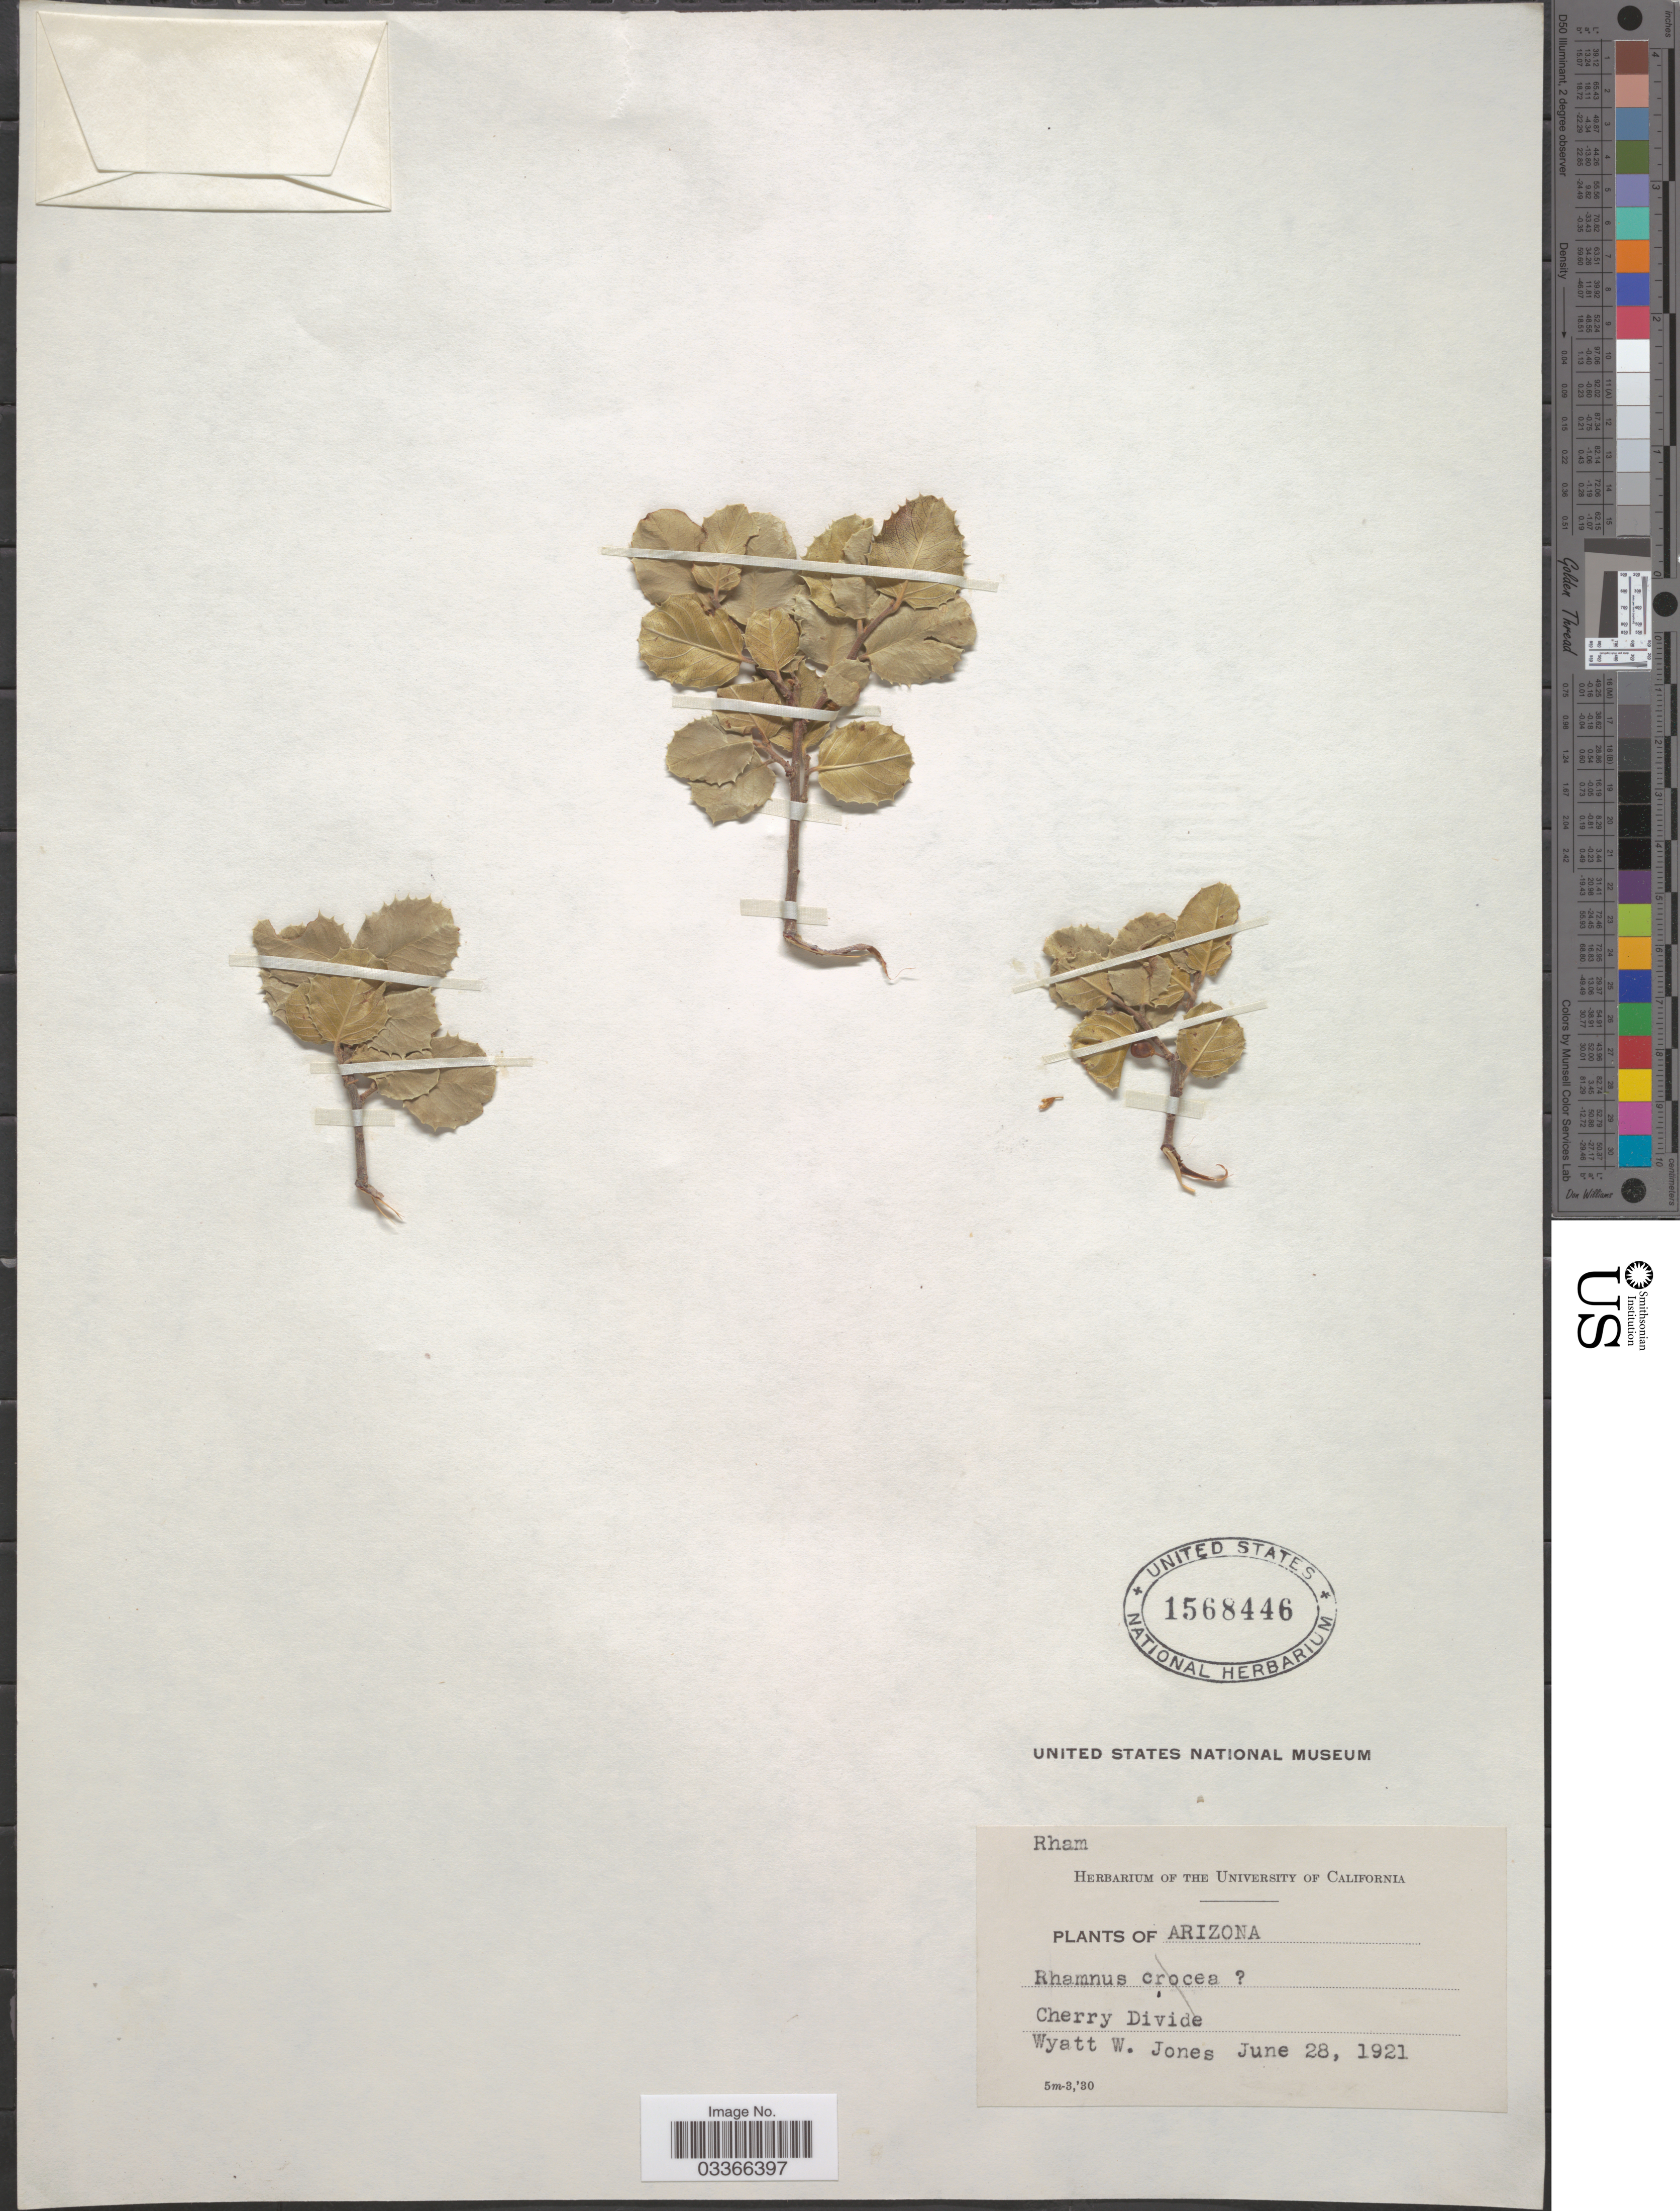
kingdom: Plantae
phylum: Tracheophyta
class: Magnoliopsida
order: Rosales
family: Rhamnaceae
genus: Rhamnus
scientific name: Rhamnus crocea var. ilicifolia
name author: (Kellogg) Greene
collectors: W. W. Jones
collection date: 1921-06-28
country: United States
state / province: Arizona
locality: Cherry Divide.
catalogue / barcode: US 1568446